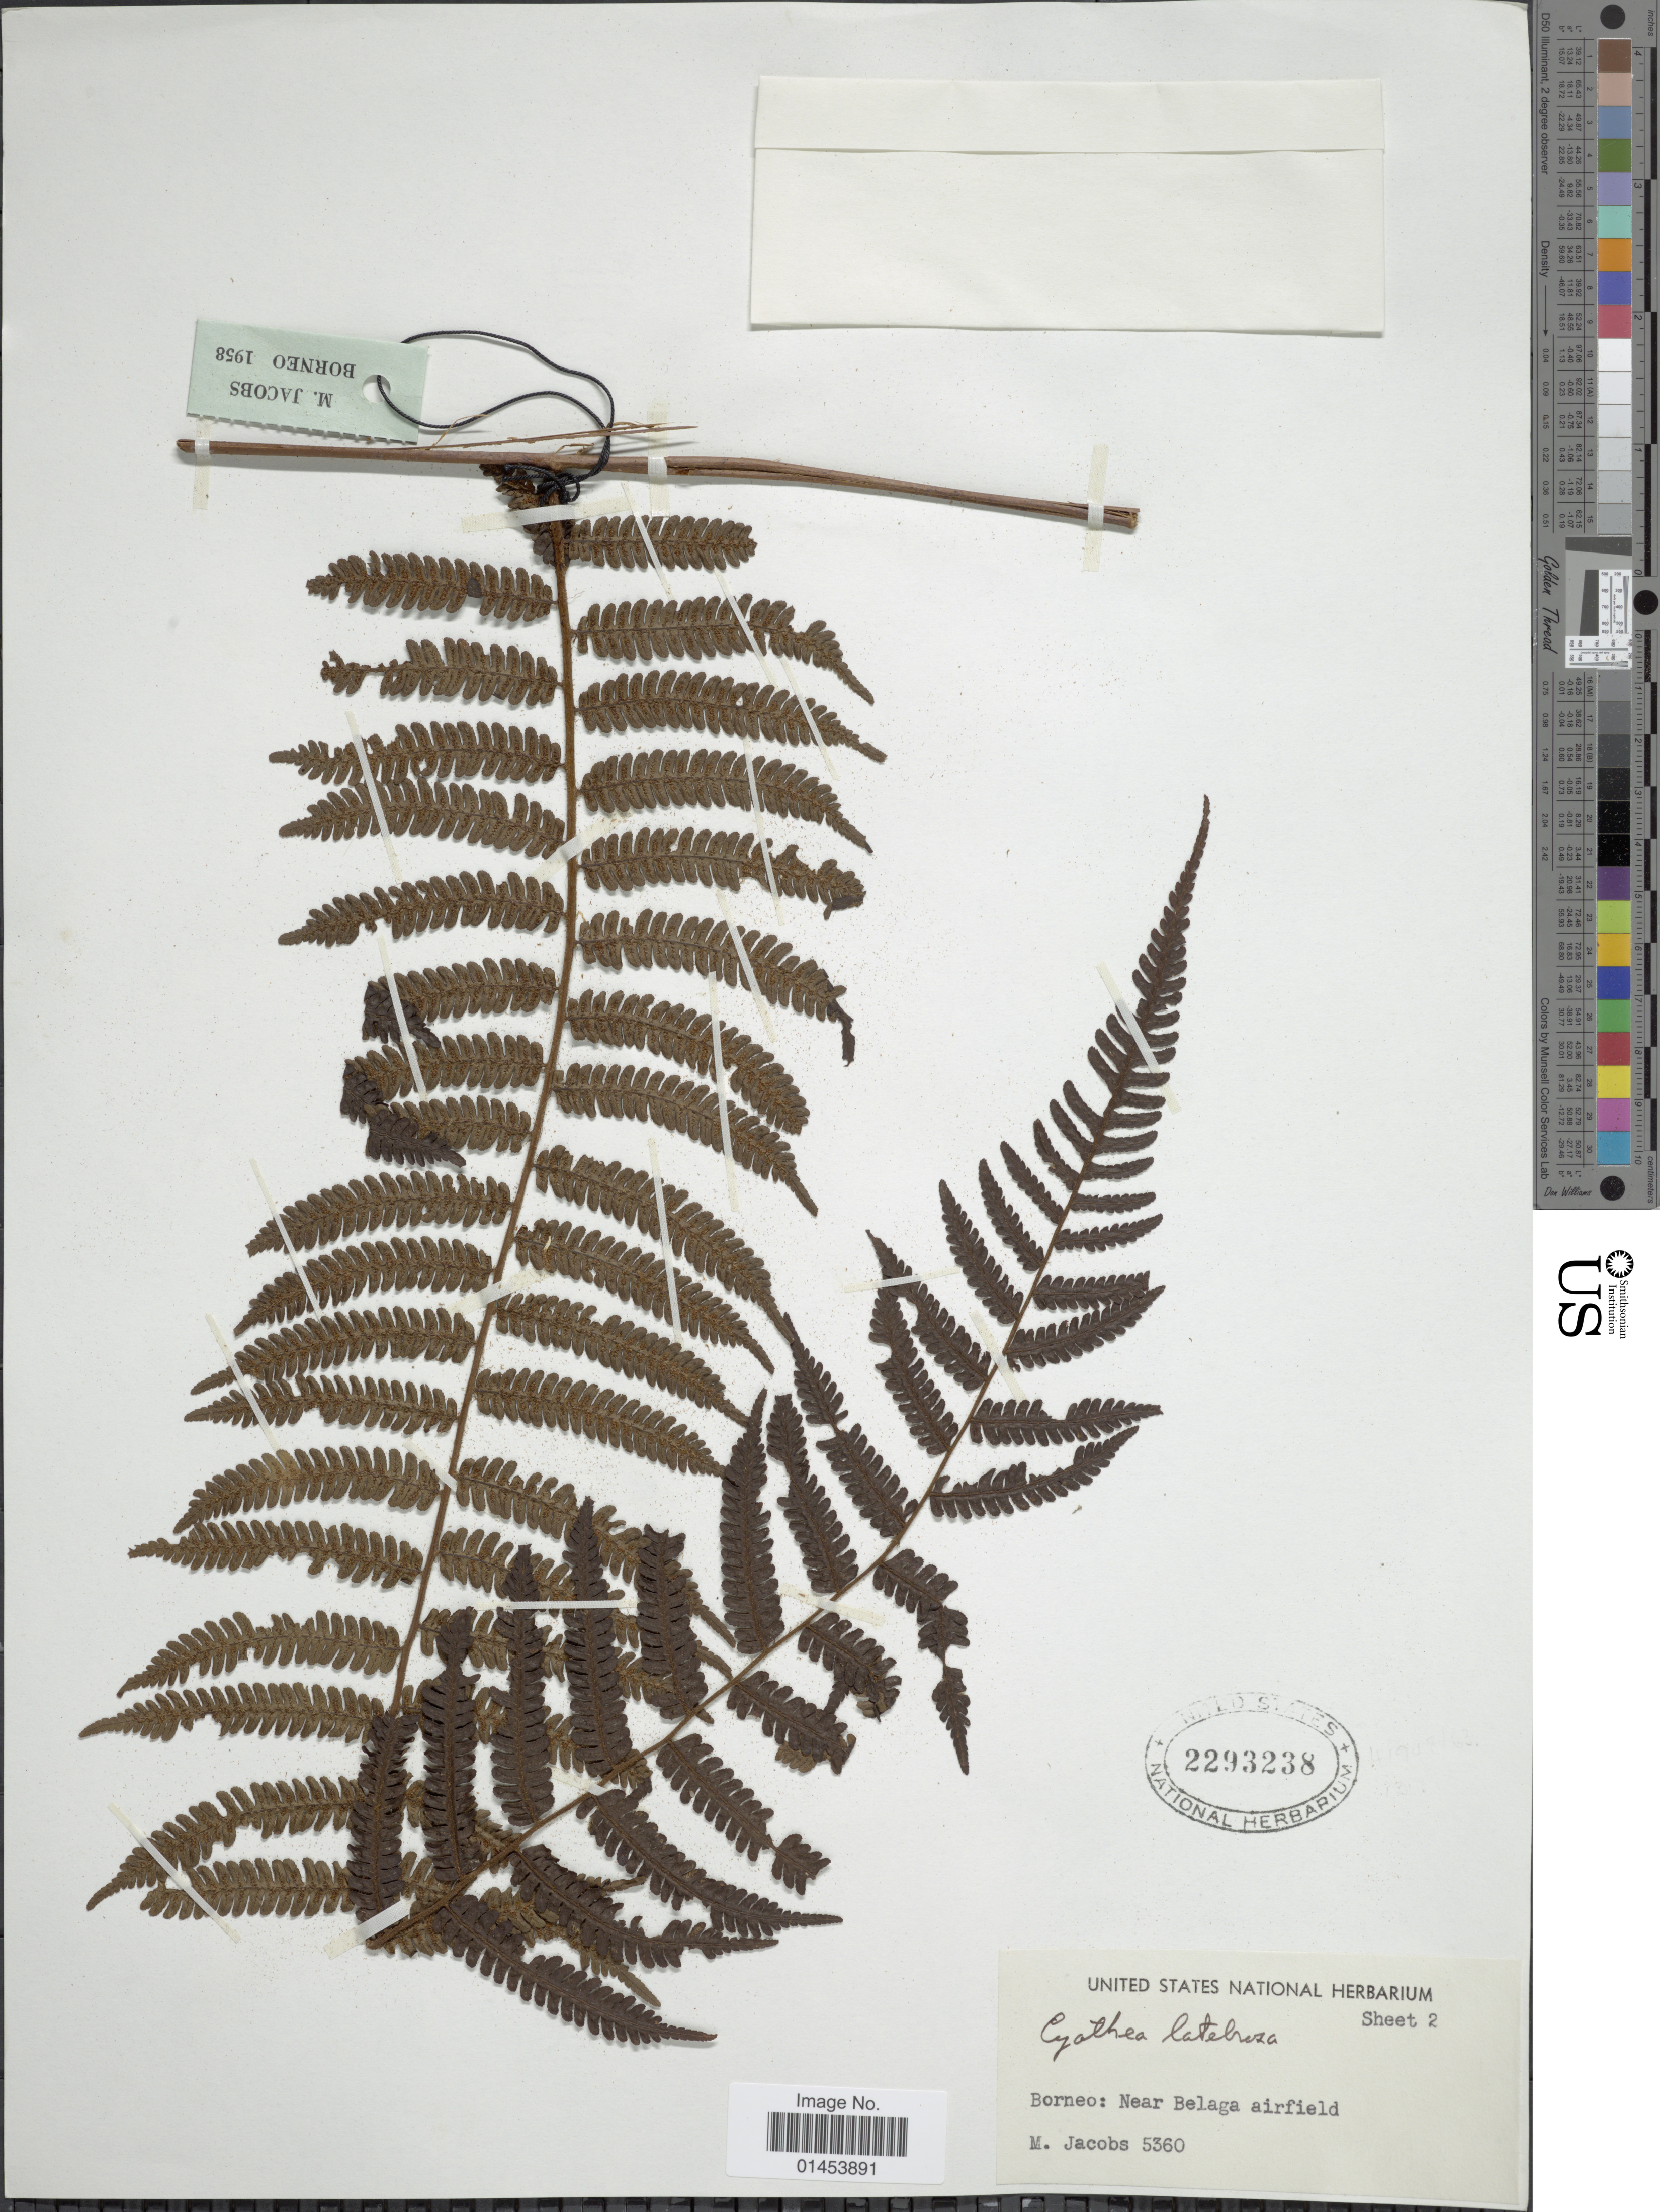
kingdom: Plantae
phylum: Tracheophyta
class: Polypodiopsida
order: Cyatheales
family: Cyatheaceae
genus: Cyathea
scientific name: Cyathea latebrosa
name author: (Wall. ex Hook.) Copel.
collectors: M. Jacobs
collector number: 5360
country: Malaysia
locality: Borneo: near Belaga airfield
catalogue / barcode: US 2293238